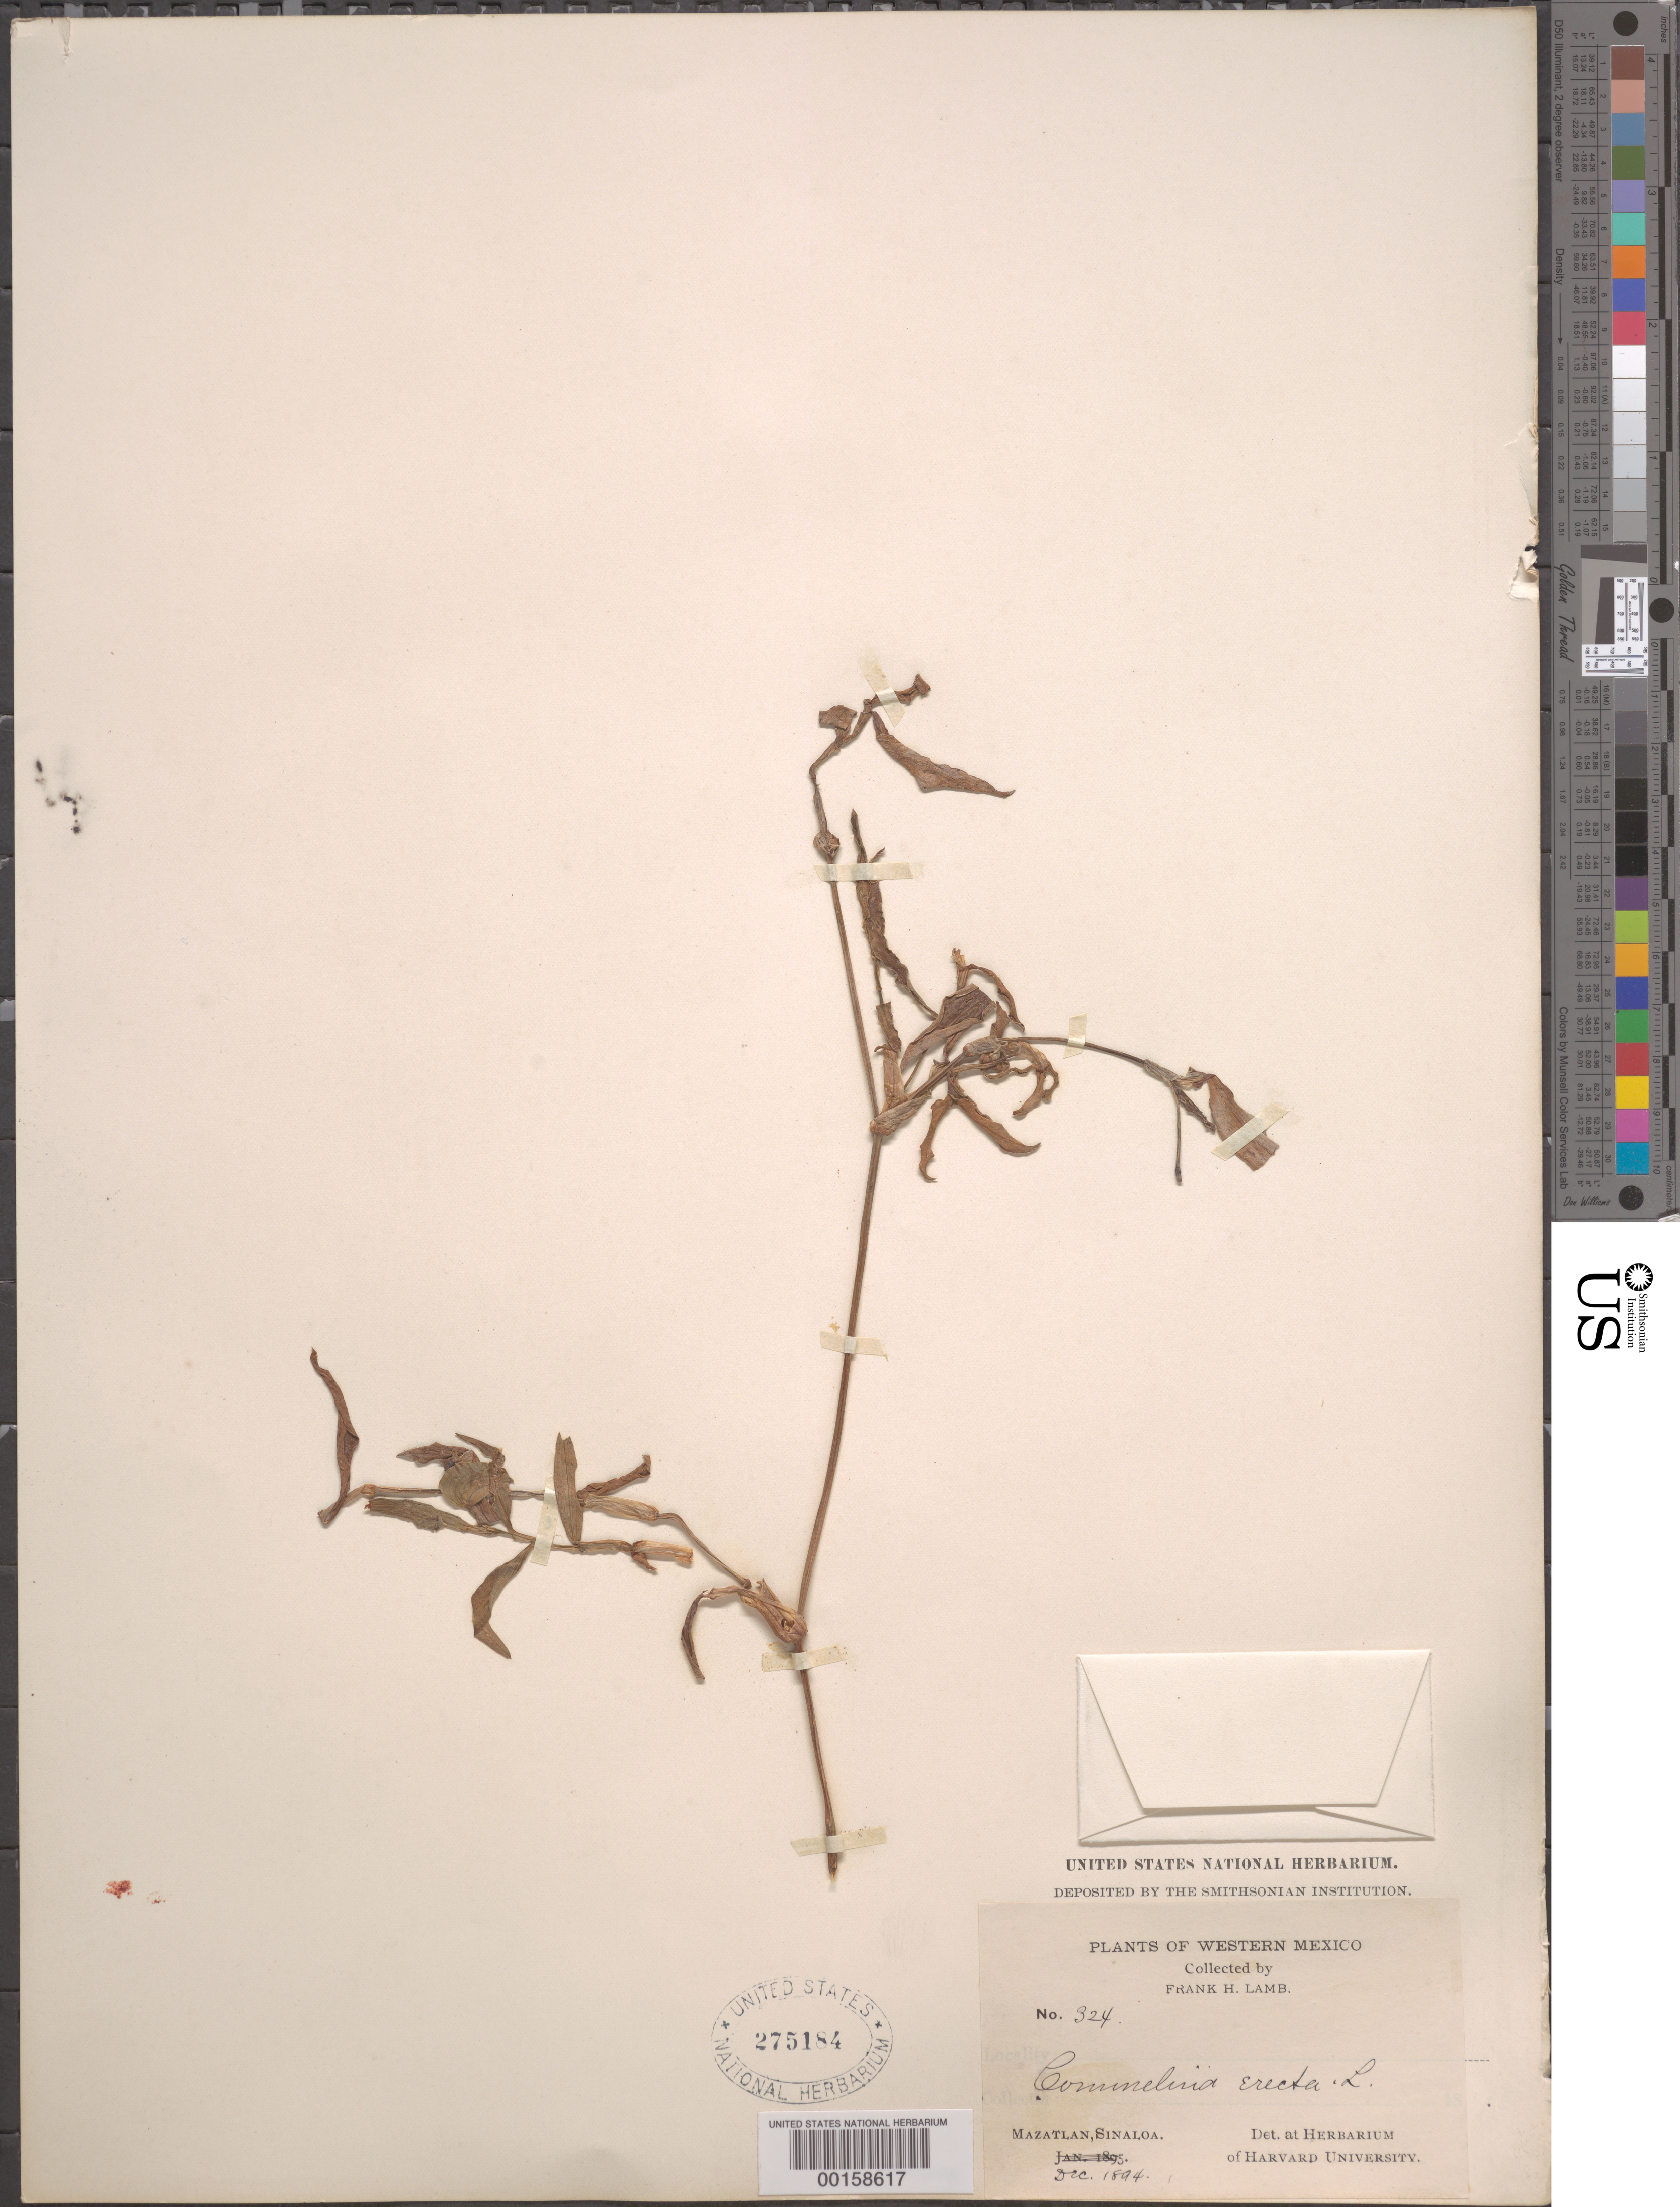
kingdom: Plantae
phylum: Tracheophyta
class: Liliopsida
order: Commelinales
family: Commelinaceae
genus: Commelina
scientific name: Commelina erecta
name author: L.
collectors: F. H. Lamb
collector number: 324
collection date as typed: Dec 1894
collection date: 1894-12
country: Mexico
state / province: Sinaloa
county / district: Mazatlán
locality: Mazatlán.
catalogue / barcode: US 275184